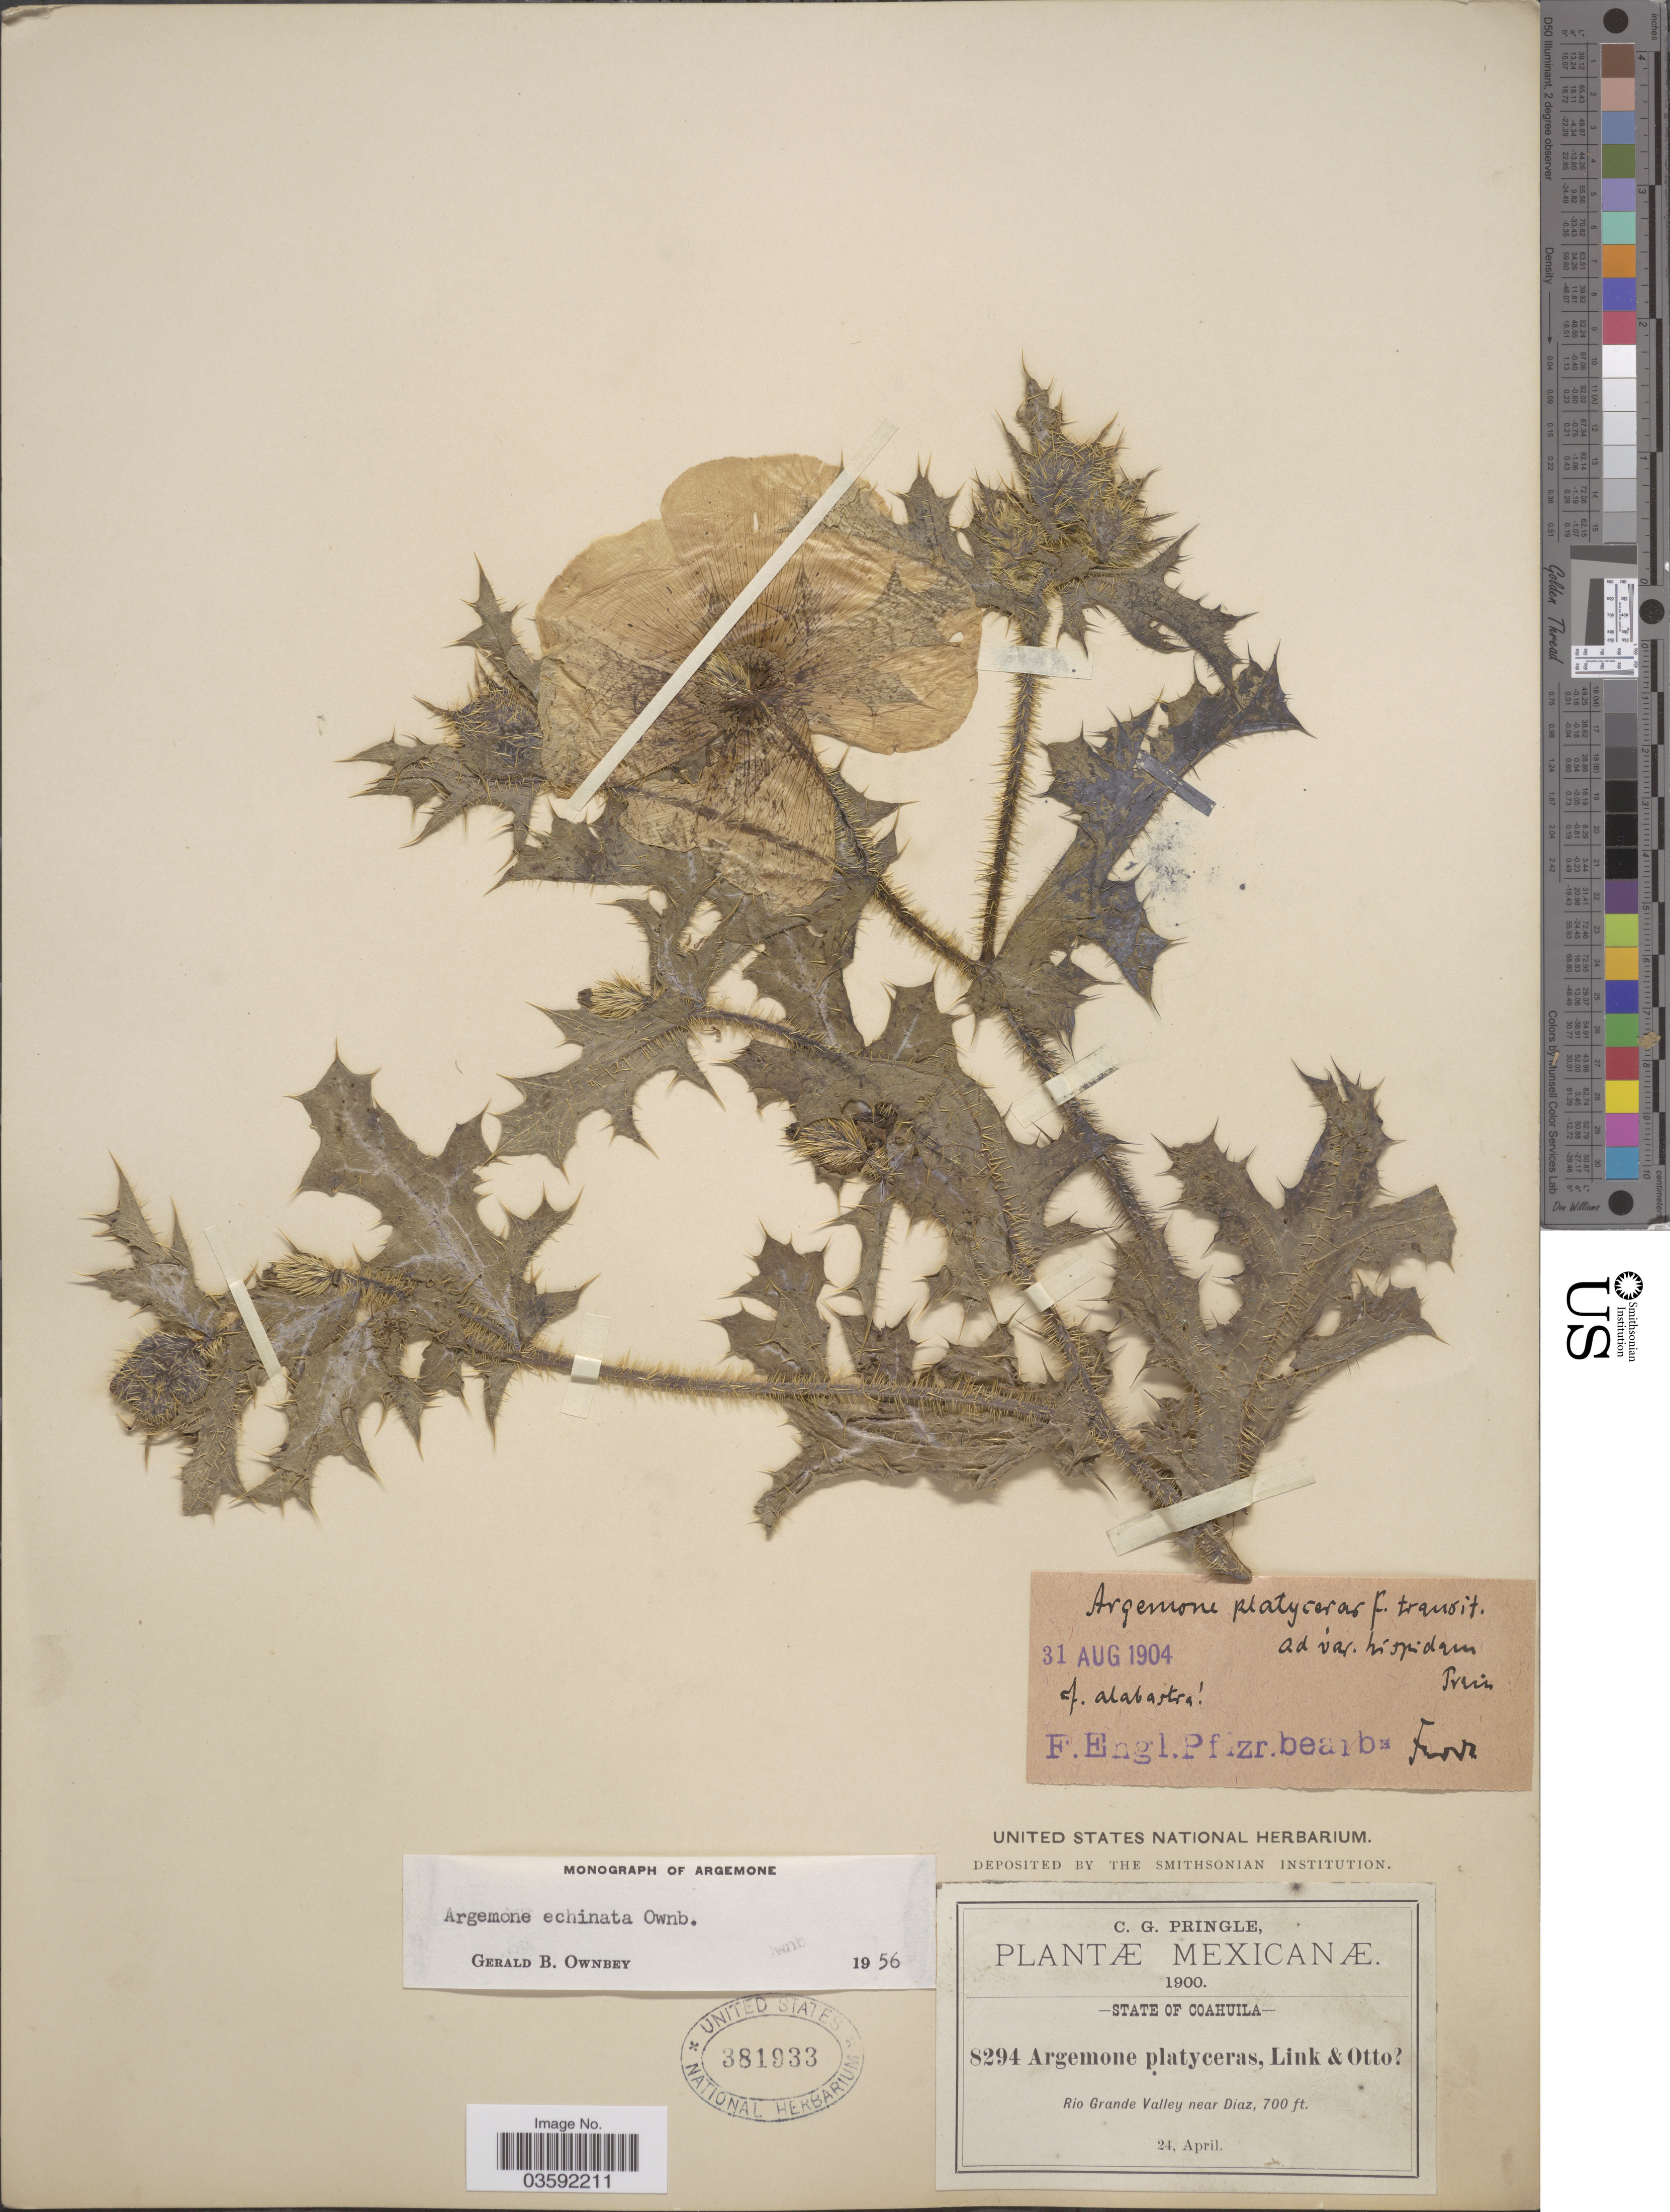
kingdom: Plantae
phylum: Tracheophyta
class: Magnoliopsida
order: Ranunculales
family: Papaveraceae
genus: Argemone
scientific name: Argemone echinata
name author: G.B. Ownbey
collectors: C. G. Pringle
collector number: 8294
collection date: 1900-04-24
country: Mexico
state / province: Coahuila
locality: Rio Grande Valley near Diaz.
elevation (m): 213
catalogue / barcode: US 381933